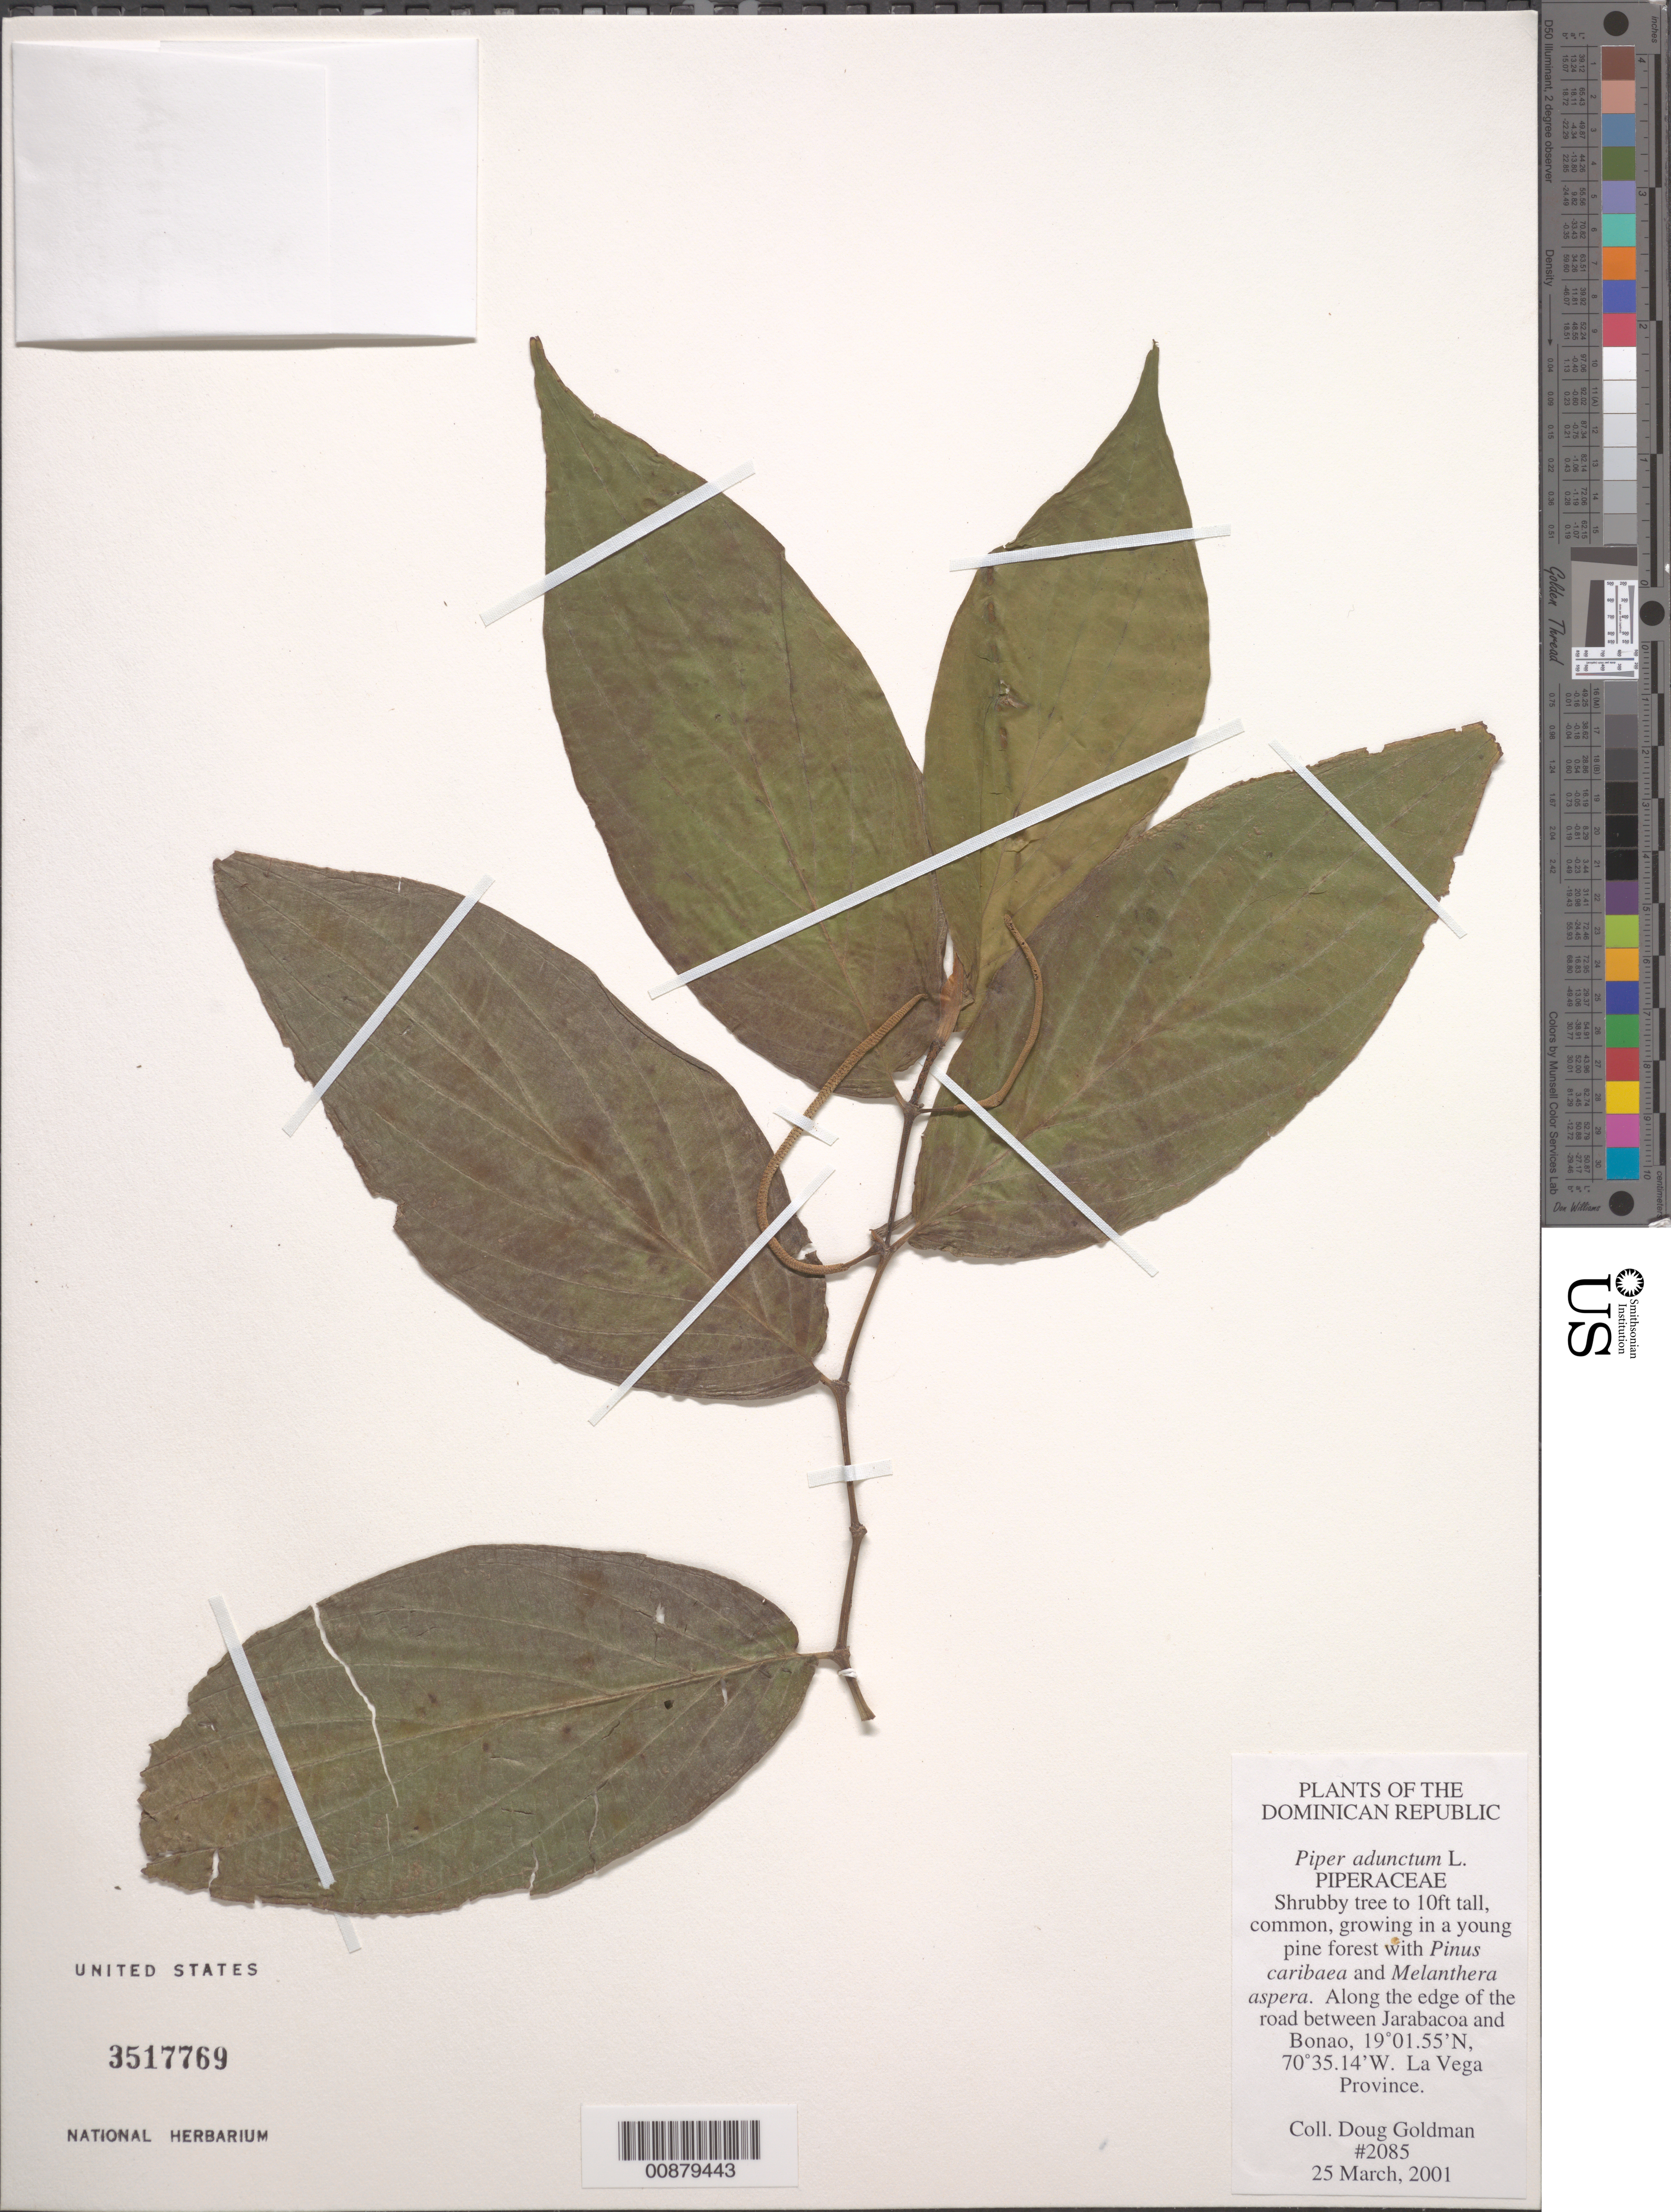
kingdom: Plantae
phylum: Tracheophyta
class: Magnoliopsida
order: Piperales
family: Piperaceae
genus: Piper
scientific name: Piper aduncum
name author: L.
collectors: D. H. Goldman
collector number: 2085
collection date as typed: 25 Mar 2001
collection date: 2001-03-25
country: Dominican Republic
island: Hispaniola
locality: La Vega Province: along the edge of the road between Jarabacoa and Bonao..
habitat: Growing in a young pine forest with Pinus caribaea and Melanthera aspera.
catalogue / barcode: US 3517769